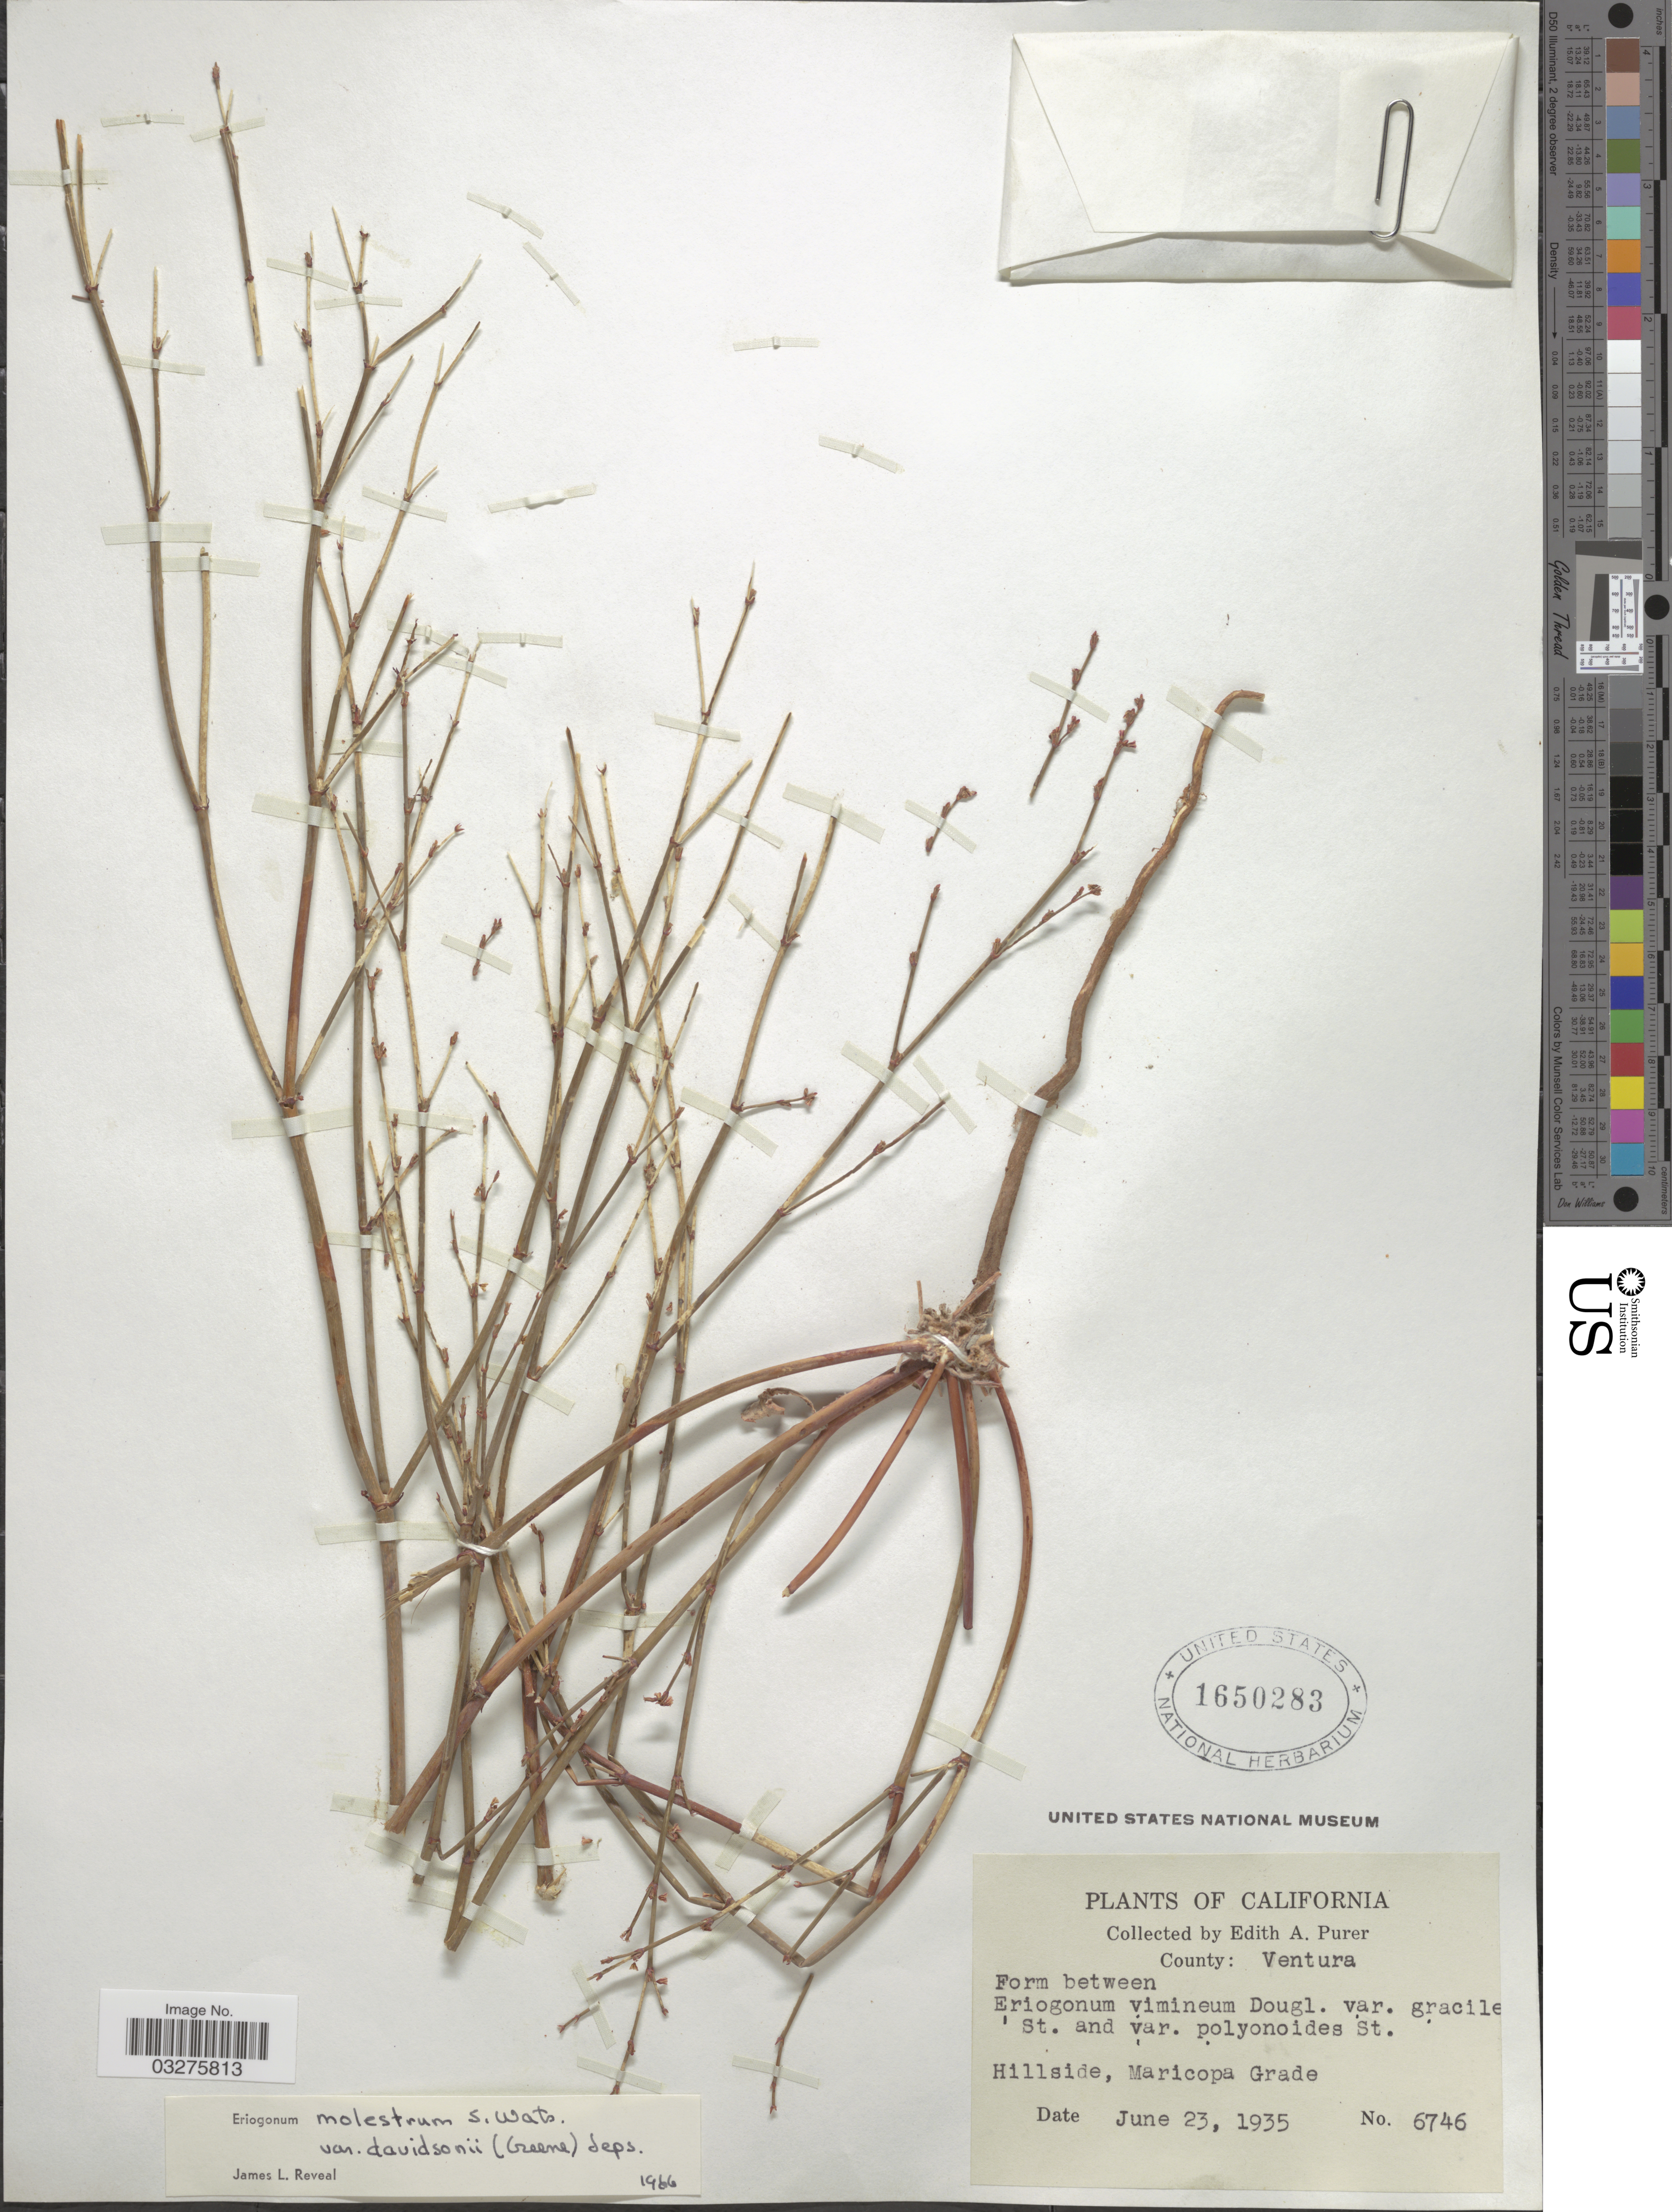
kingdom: Plantae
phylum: Tracheophyta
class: Magnoliopsida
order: Caryophyllales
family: Polygonaceae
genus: Eriogonum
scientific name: Eriogonum davidsonii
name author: Greene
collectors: E. Purer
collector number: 6746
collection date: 1935-06-23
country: United States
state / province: California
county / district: Ventura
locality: County: Ventura. Hillside, Maricopa Grade.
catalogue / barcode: US 1650283